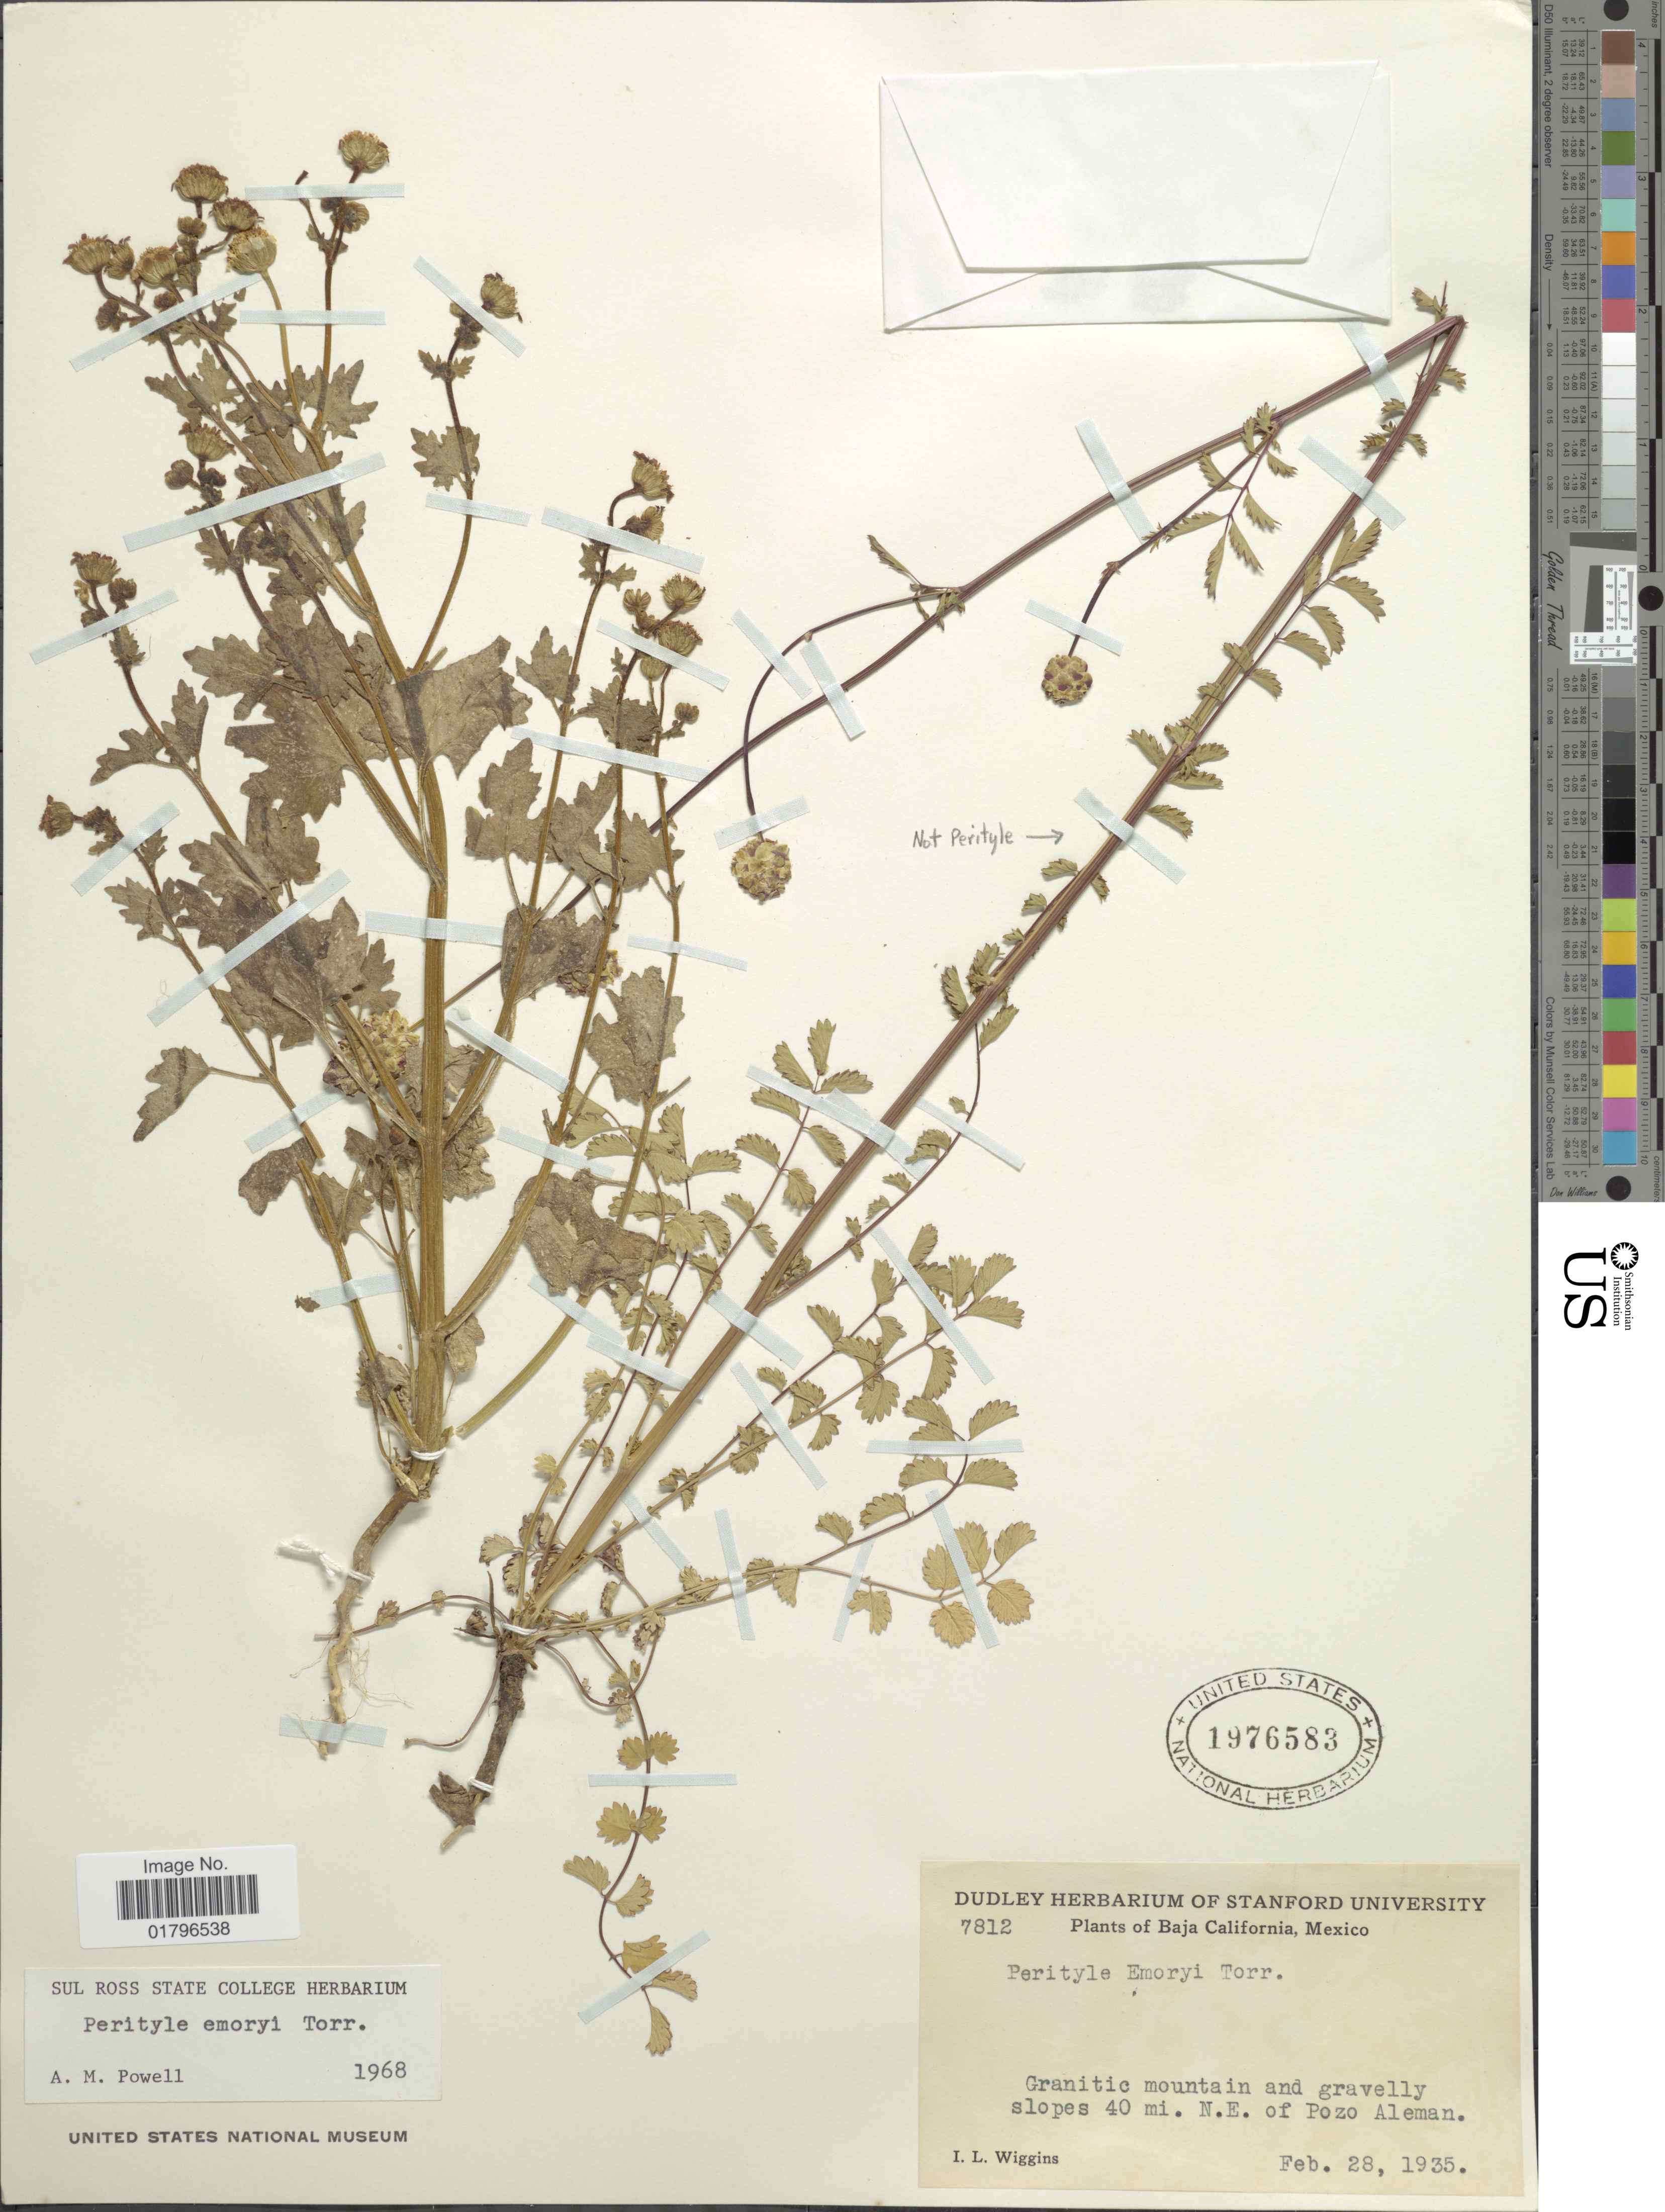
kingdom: Plantae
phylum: Tracheophyta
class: Magnoliopsida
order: Asterales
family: Asteraceae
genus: Perityle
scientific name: Perityle emoryi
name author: Torr.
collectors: I. L. Wiggins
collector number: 7812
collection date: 1935-02-28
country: Mexico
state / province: Baja California Sur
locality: Granitic mountain and gravelly slopes 40 mi. N.E. of Pozo Aleman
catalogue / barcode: US 1976583